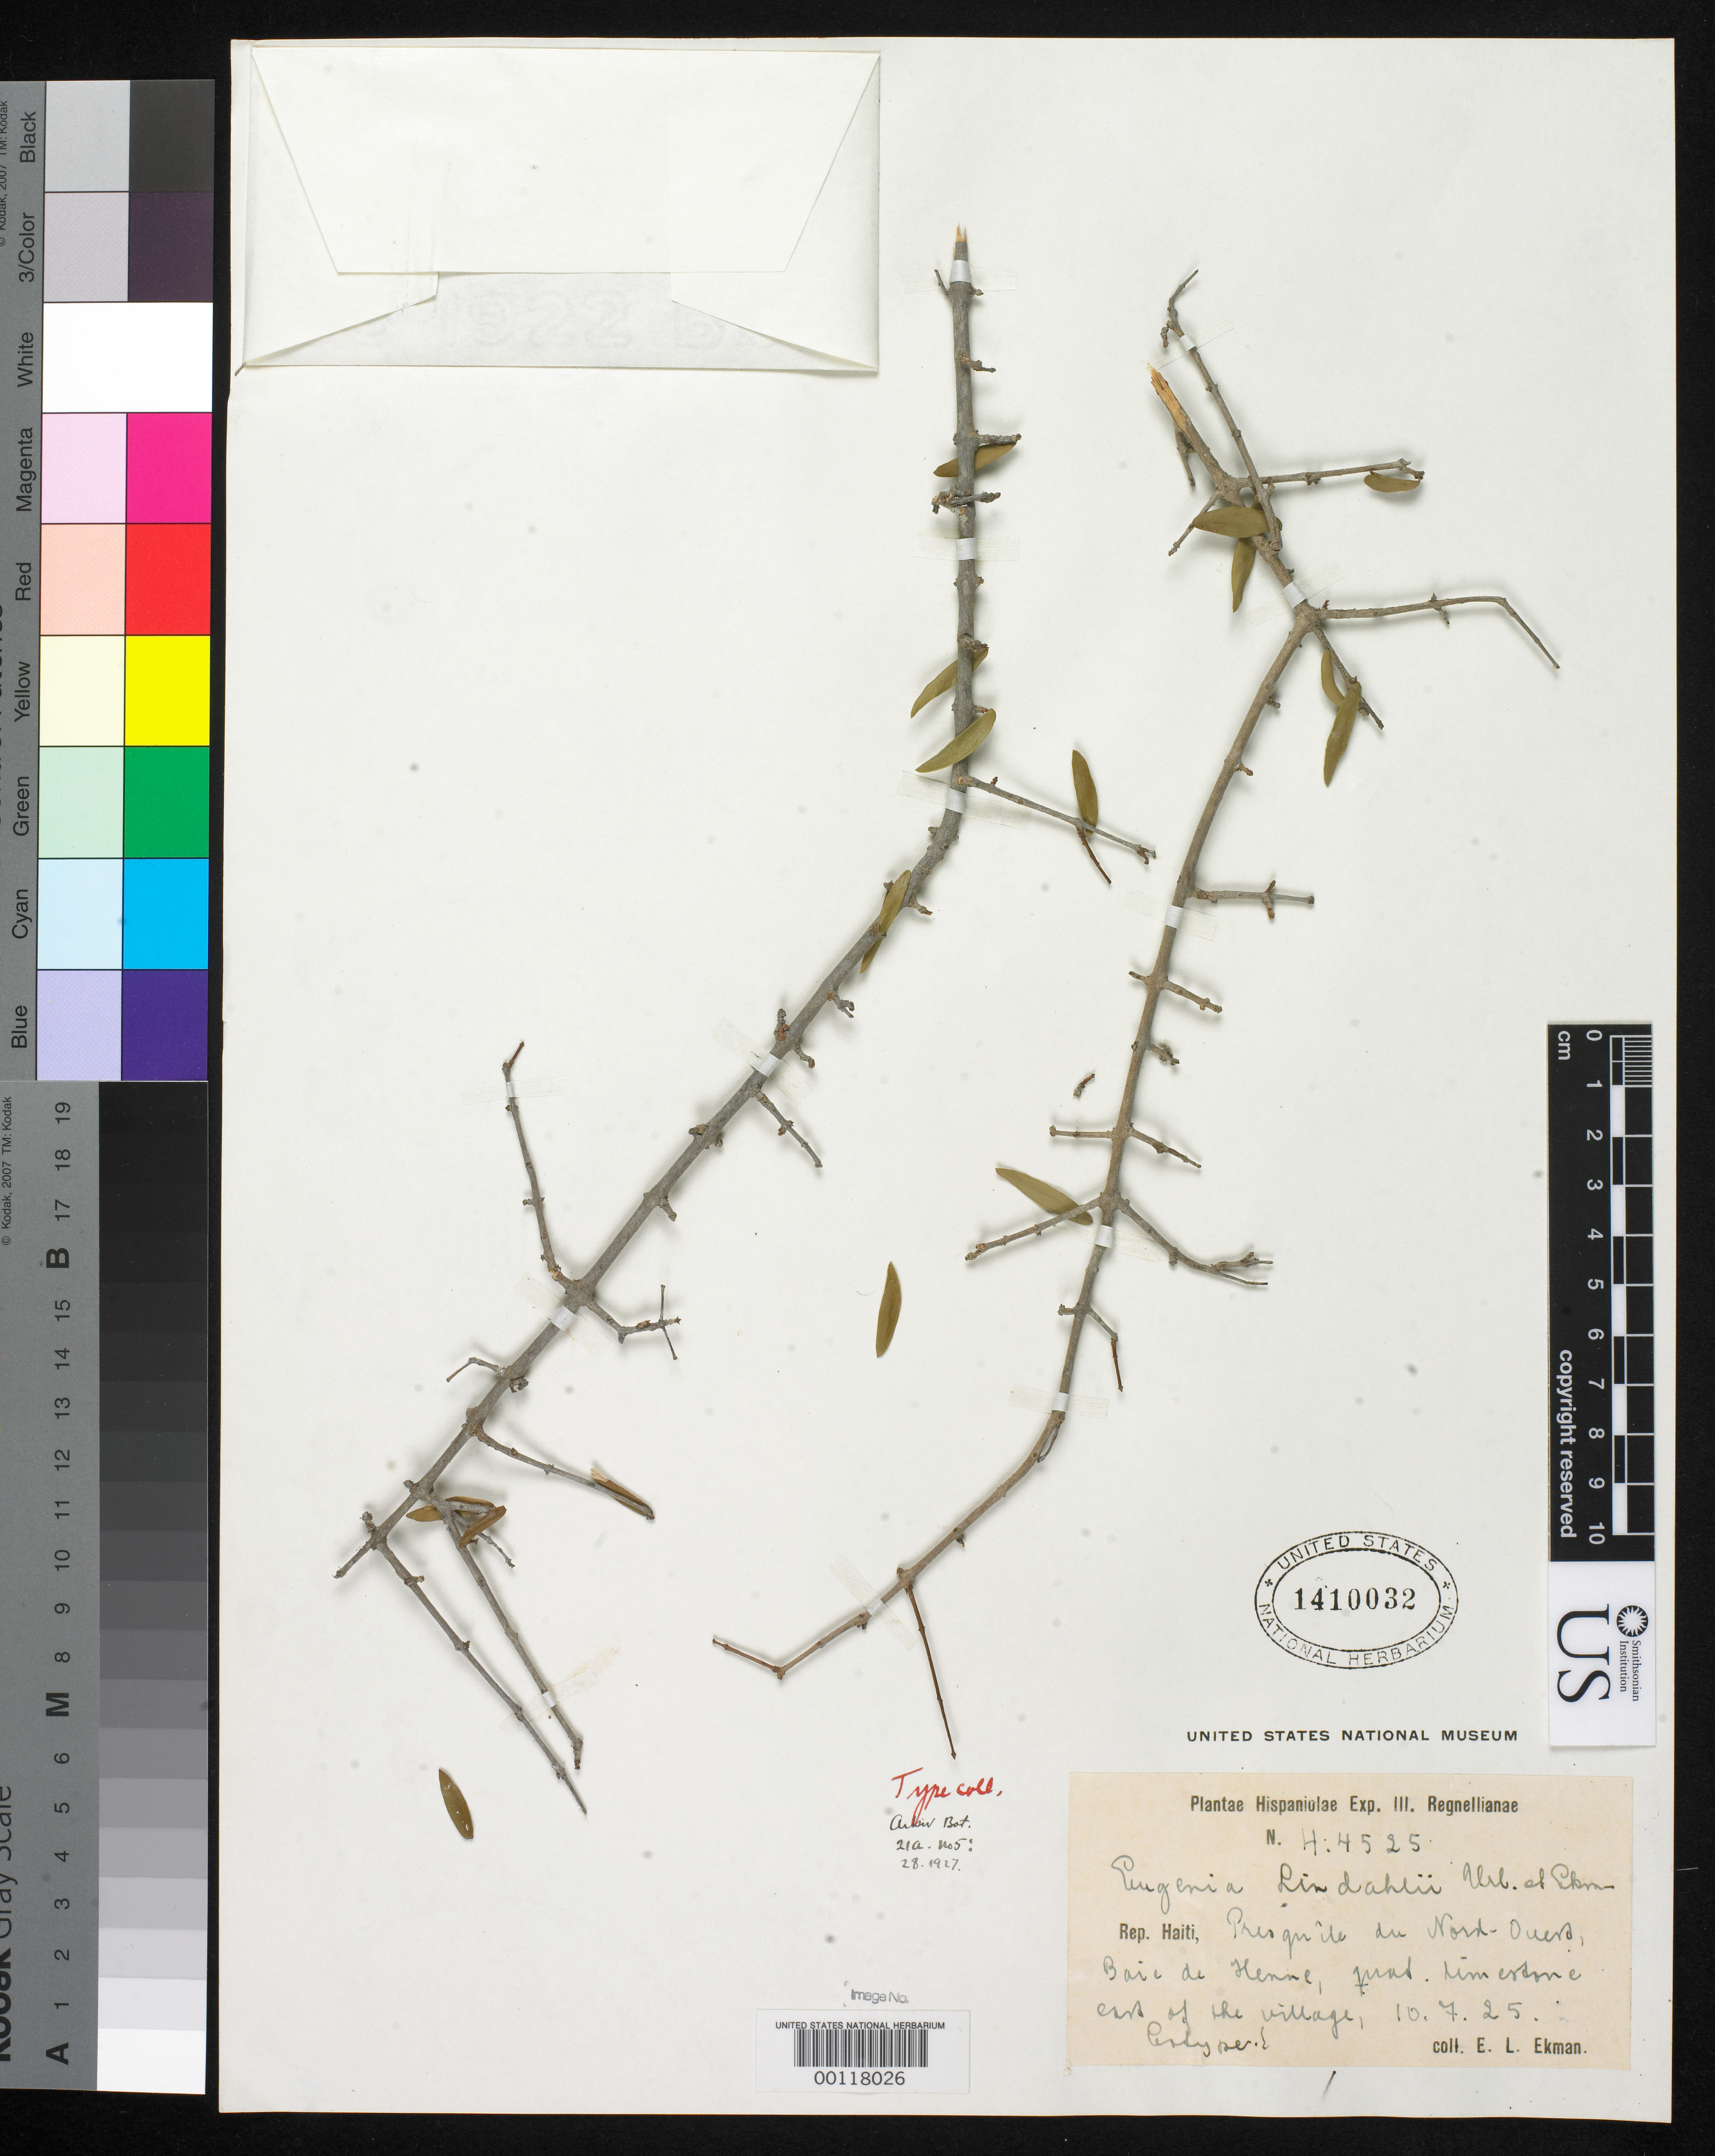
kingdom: Plantae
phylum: Tracheophyta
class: Magnoliopsida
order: Myrtales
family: Myrtaceae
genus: Eugenia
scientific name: Eugenia lindahlii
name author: Urb. & Ekman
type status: Isotype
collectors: E. L. Ekman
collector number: H 4525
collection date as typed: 10 Jul 1925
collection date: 1925-07-10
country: Haiti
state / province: Nord-Ouest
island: Hispaniola Island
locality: Henne.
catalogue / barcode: US 1410032